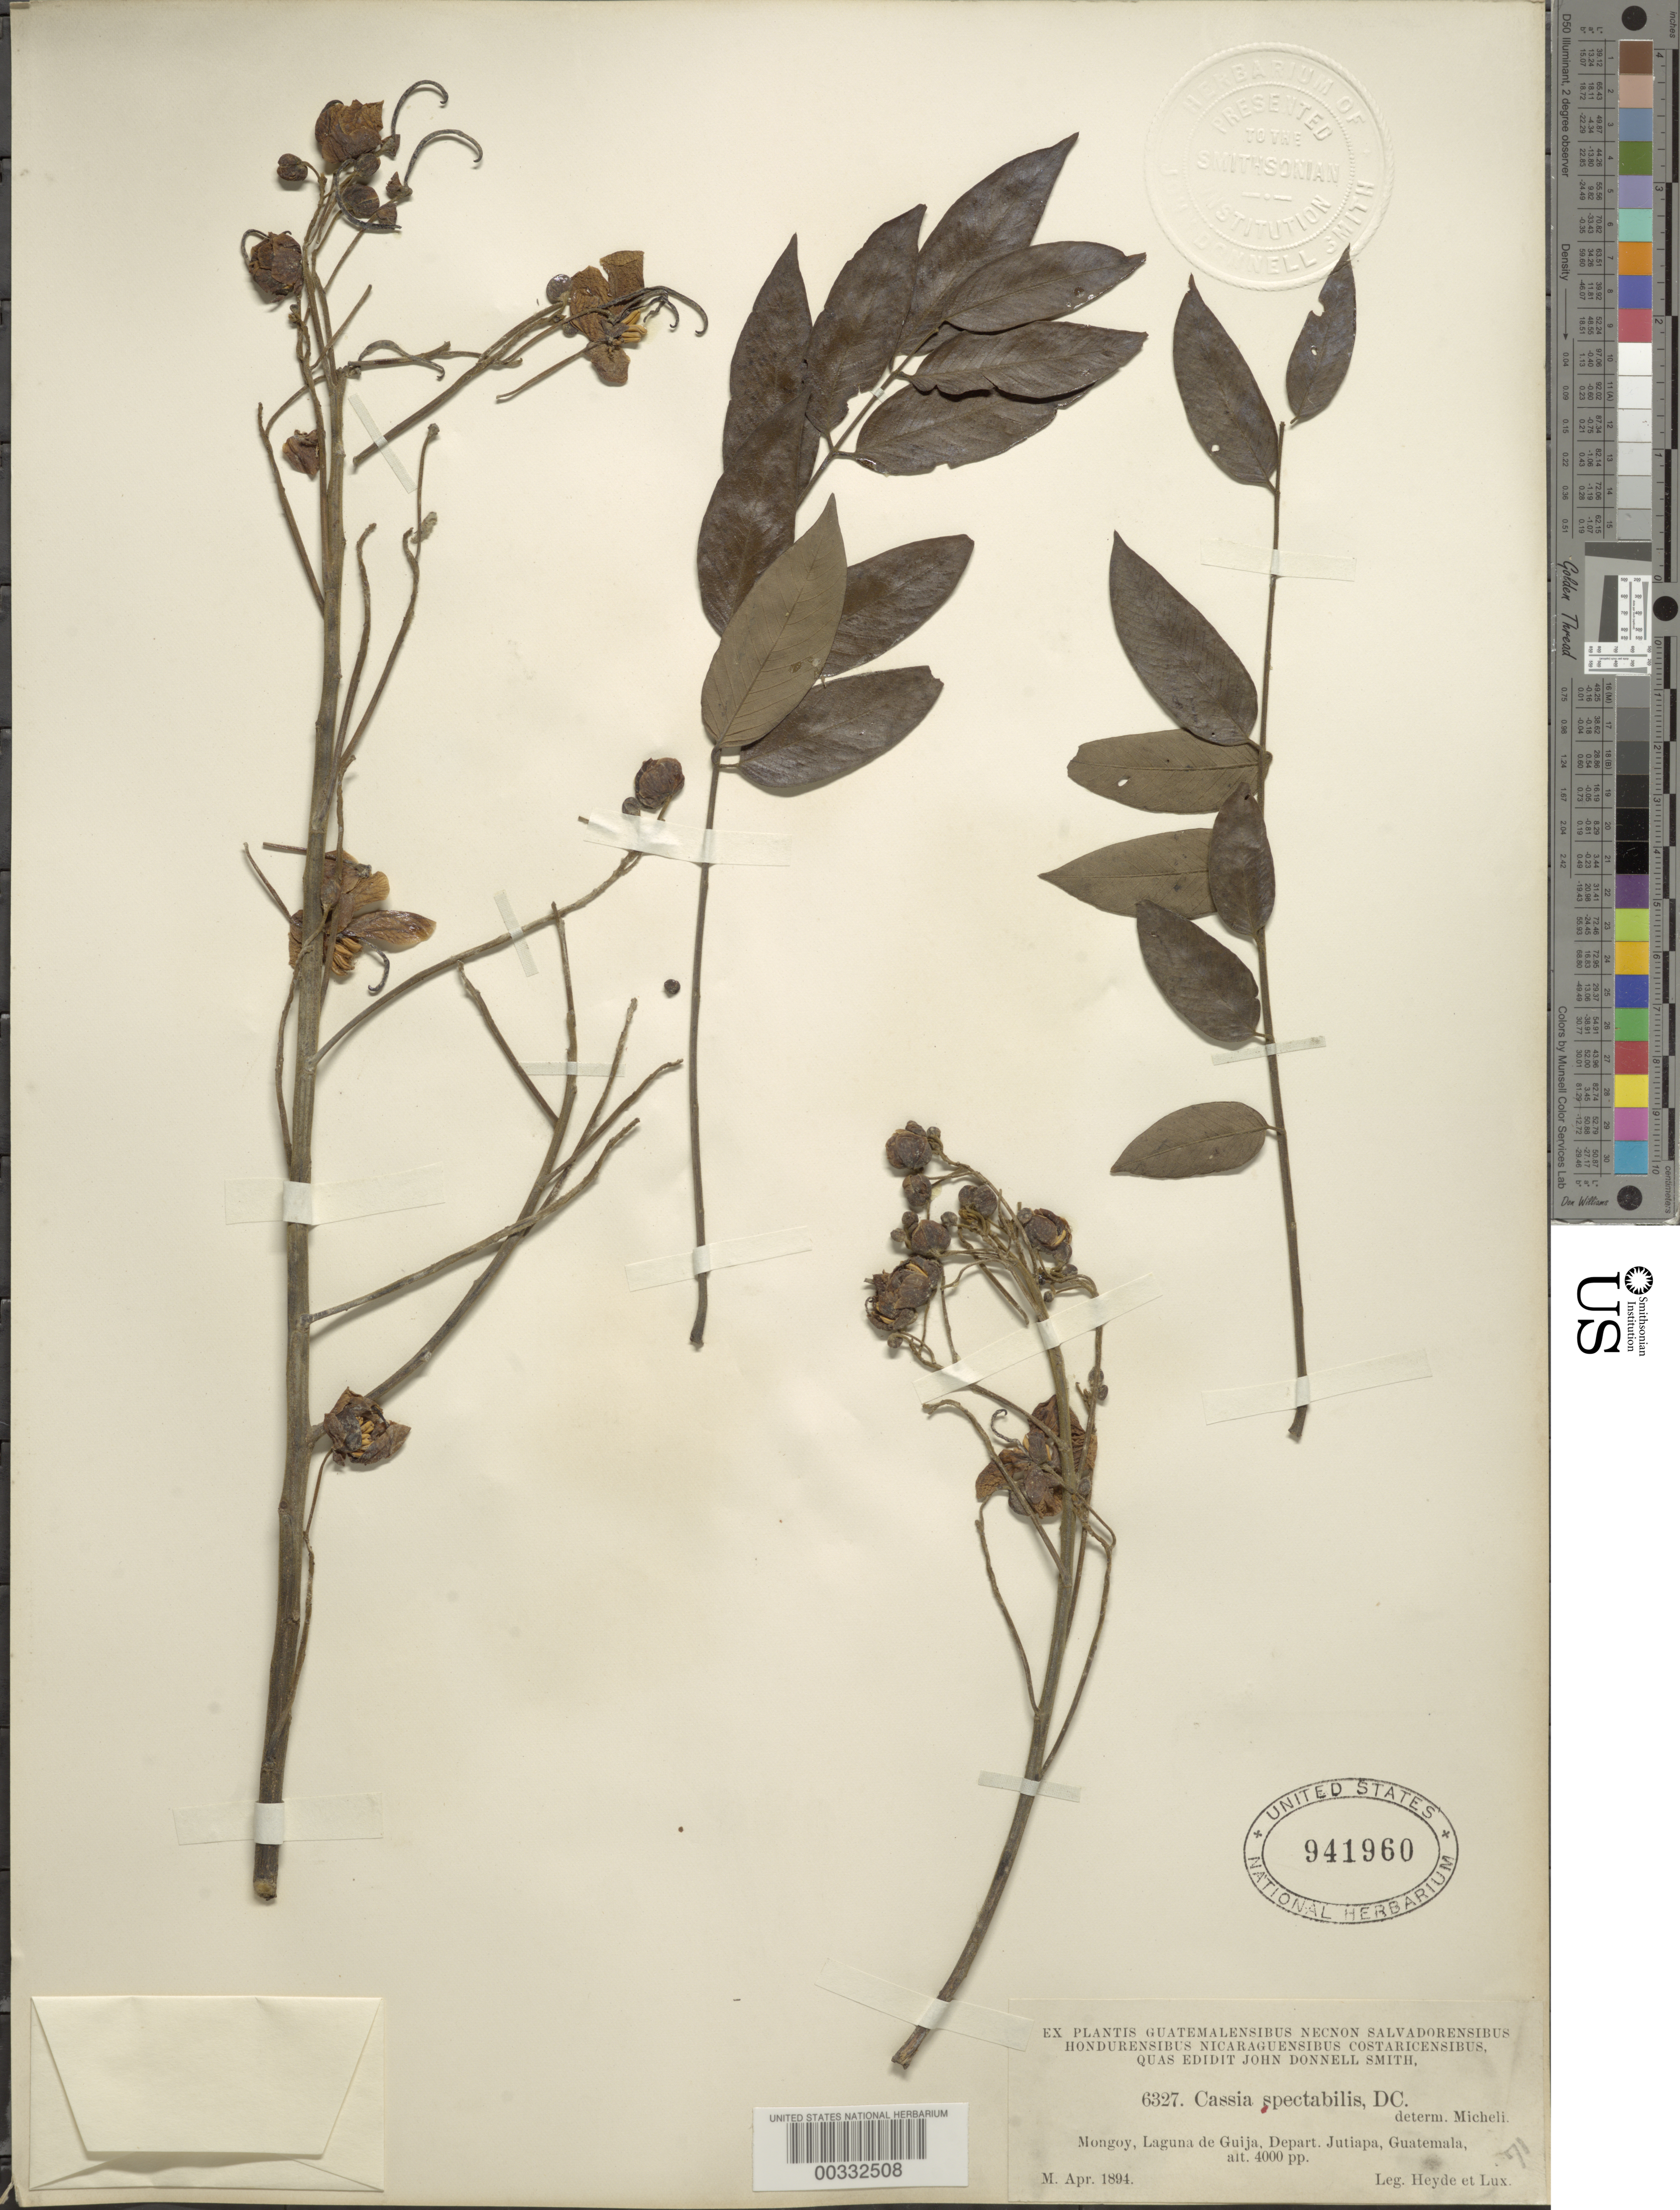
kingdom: Plantae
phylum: Tracheophyta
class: Magnoliopsida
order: Fabales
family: Fabaceae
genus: Senna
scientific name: Senna spectabilis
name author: (DC.) H.S. Irwin & Barneby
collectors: E. T. Heyde & E. Lux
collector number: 6327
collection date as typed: Apr 1894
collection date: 1894-04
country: Guatemala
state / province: Jutiapa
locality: Mongoy, Laguna de Guija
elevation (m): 1219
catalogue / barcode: US 941960